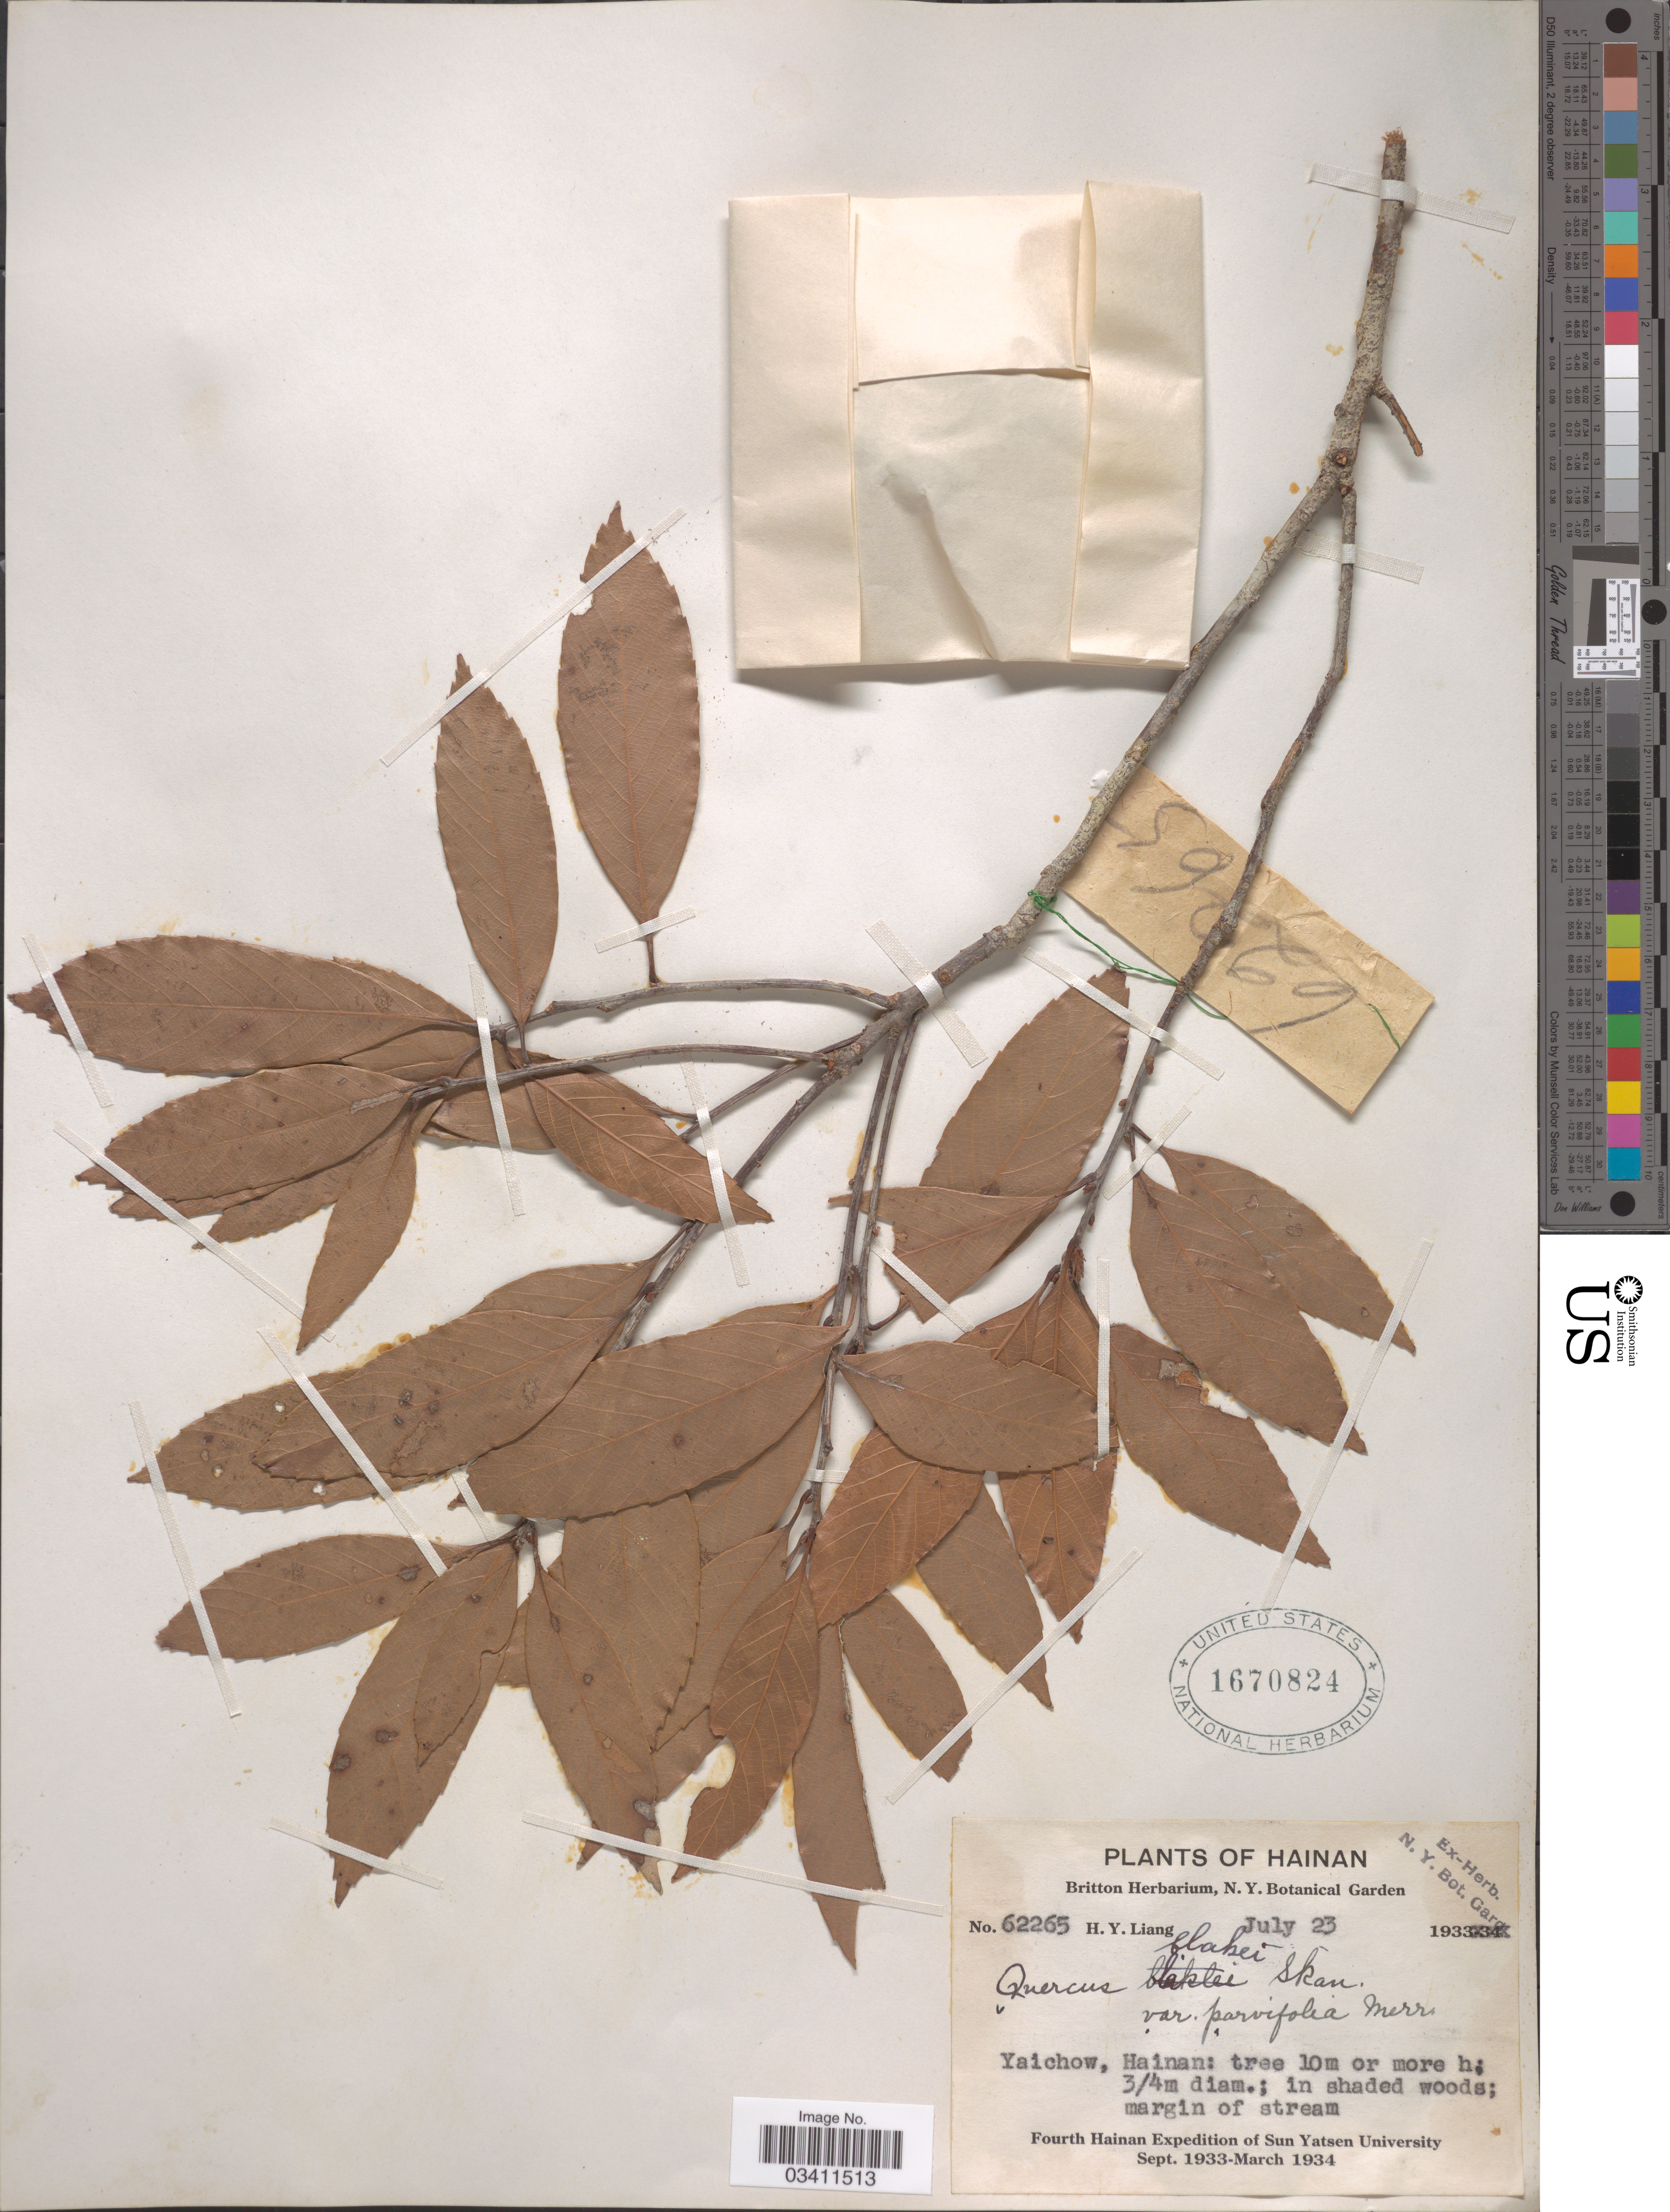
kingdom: Plantae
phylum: Tracheophyta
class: Magnoliopsida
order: Fagales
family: Fagaceae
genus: Quercus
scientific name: Quercus blakei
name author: Skan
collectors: H. Y. Liang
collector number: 62265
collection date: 1933-07-23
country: China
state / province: Hainan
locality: Hainan.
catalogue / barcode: US 1670824